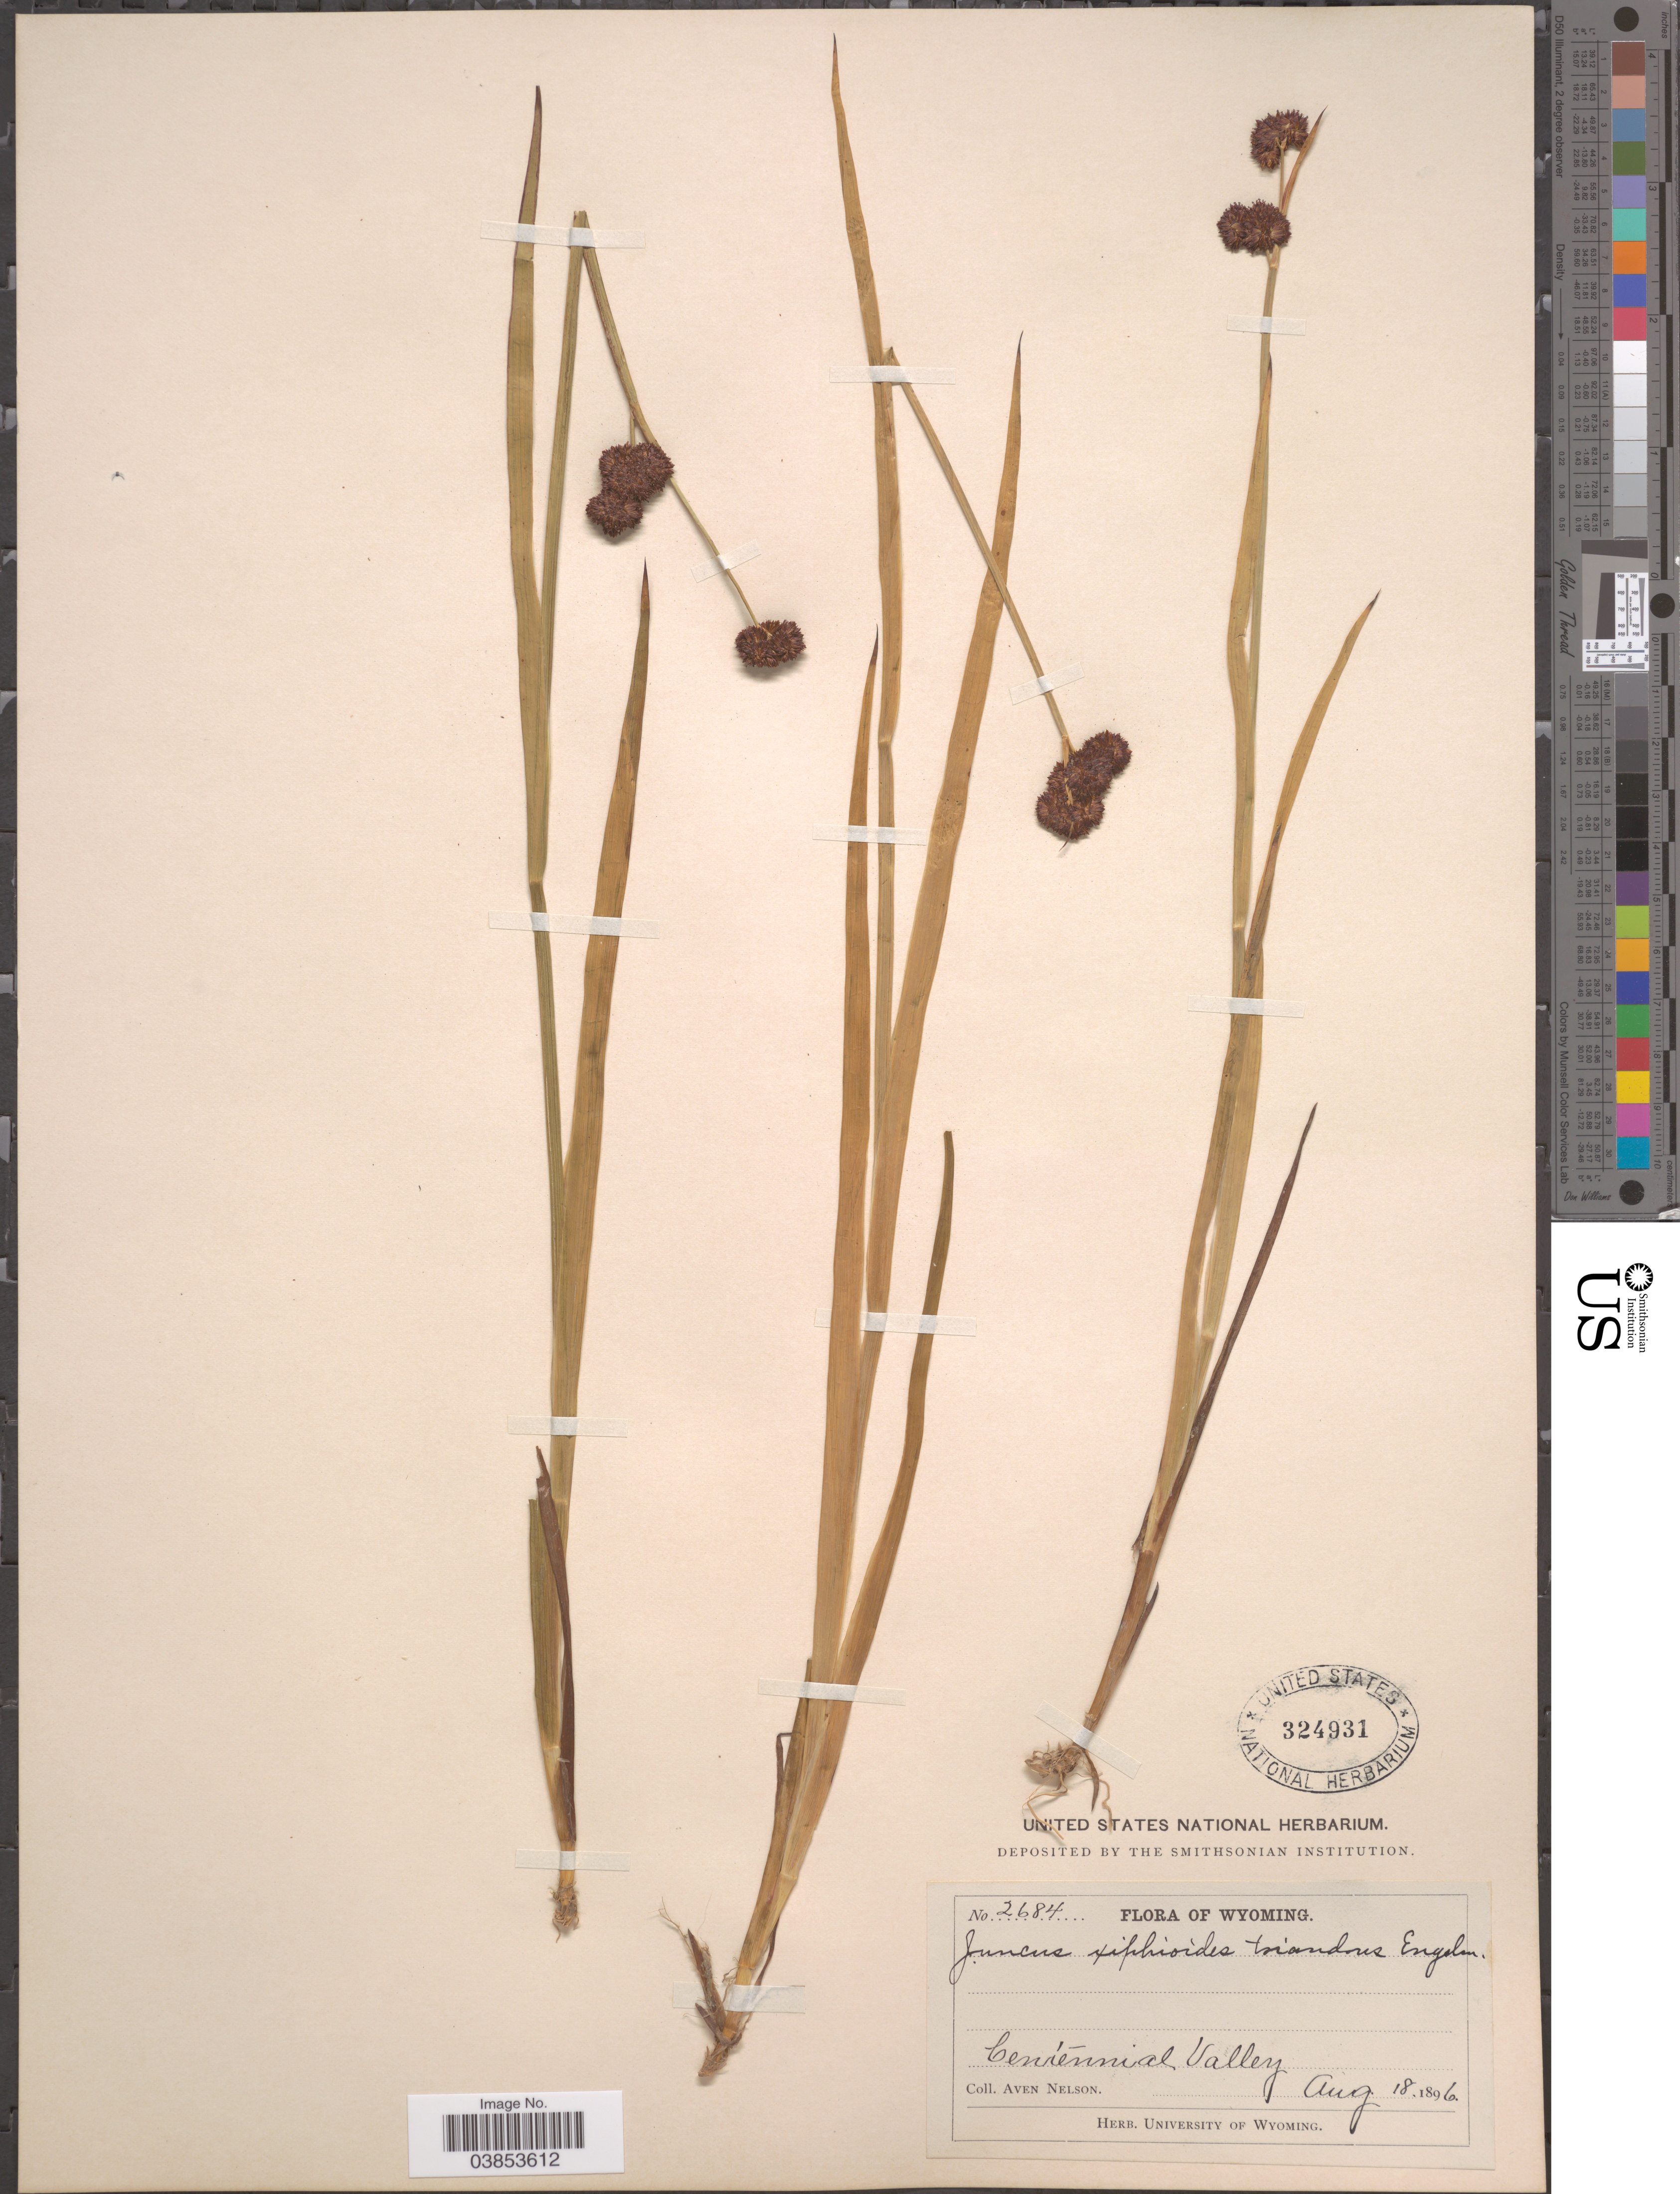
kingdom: Plantae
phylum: Tracheophyta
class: Liliopsida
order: Poales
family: Juncaceae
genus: Juncus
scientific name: Juncus ensifolius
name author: Wikstr.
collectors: A. Nelson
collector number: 2684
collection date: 1896-08-18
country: United States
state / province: Wyoming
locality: Centennial Valley.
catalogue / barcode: US 324931